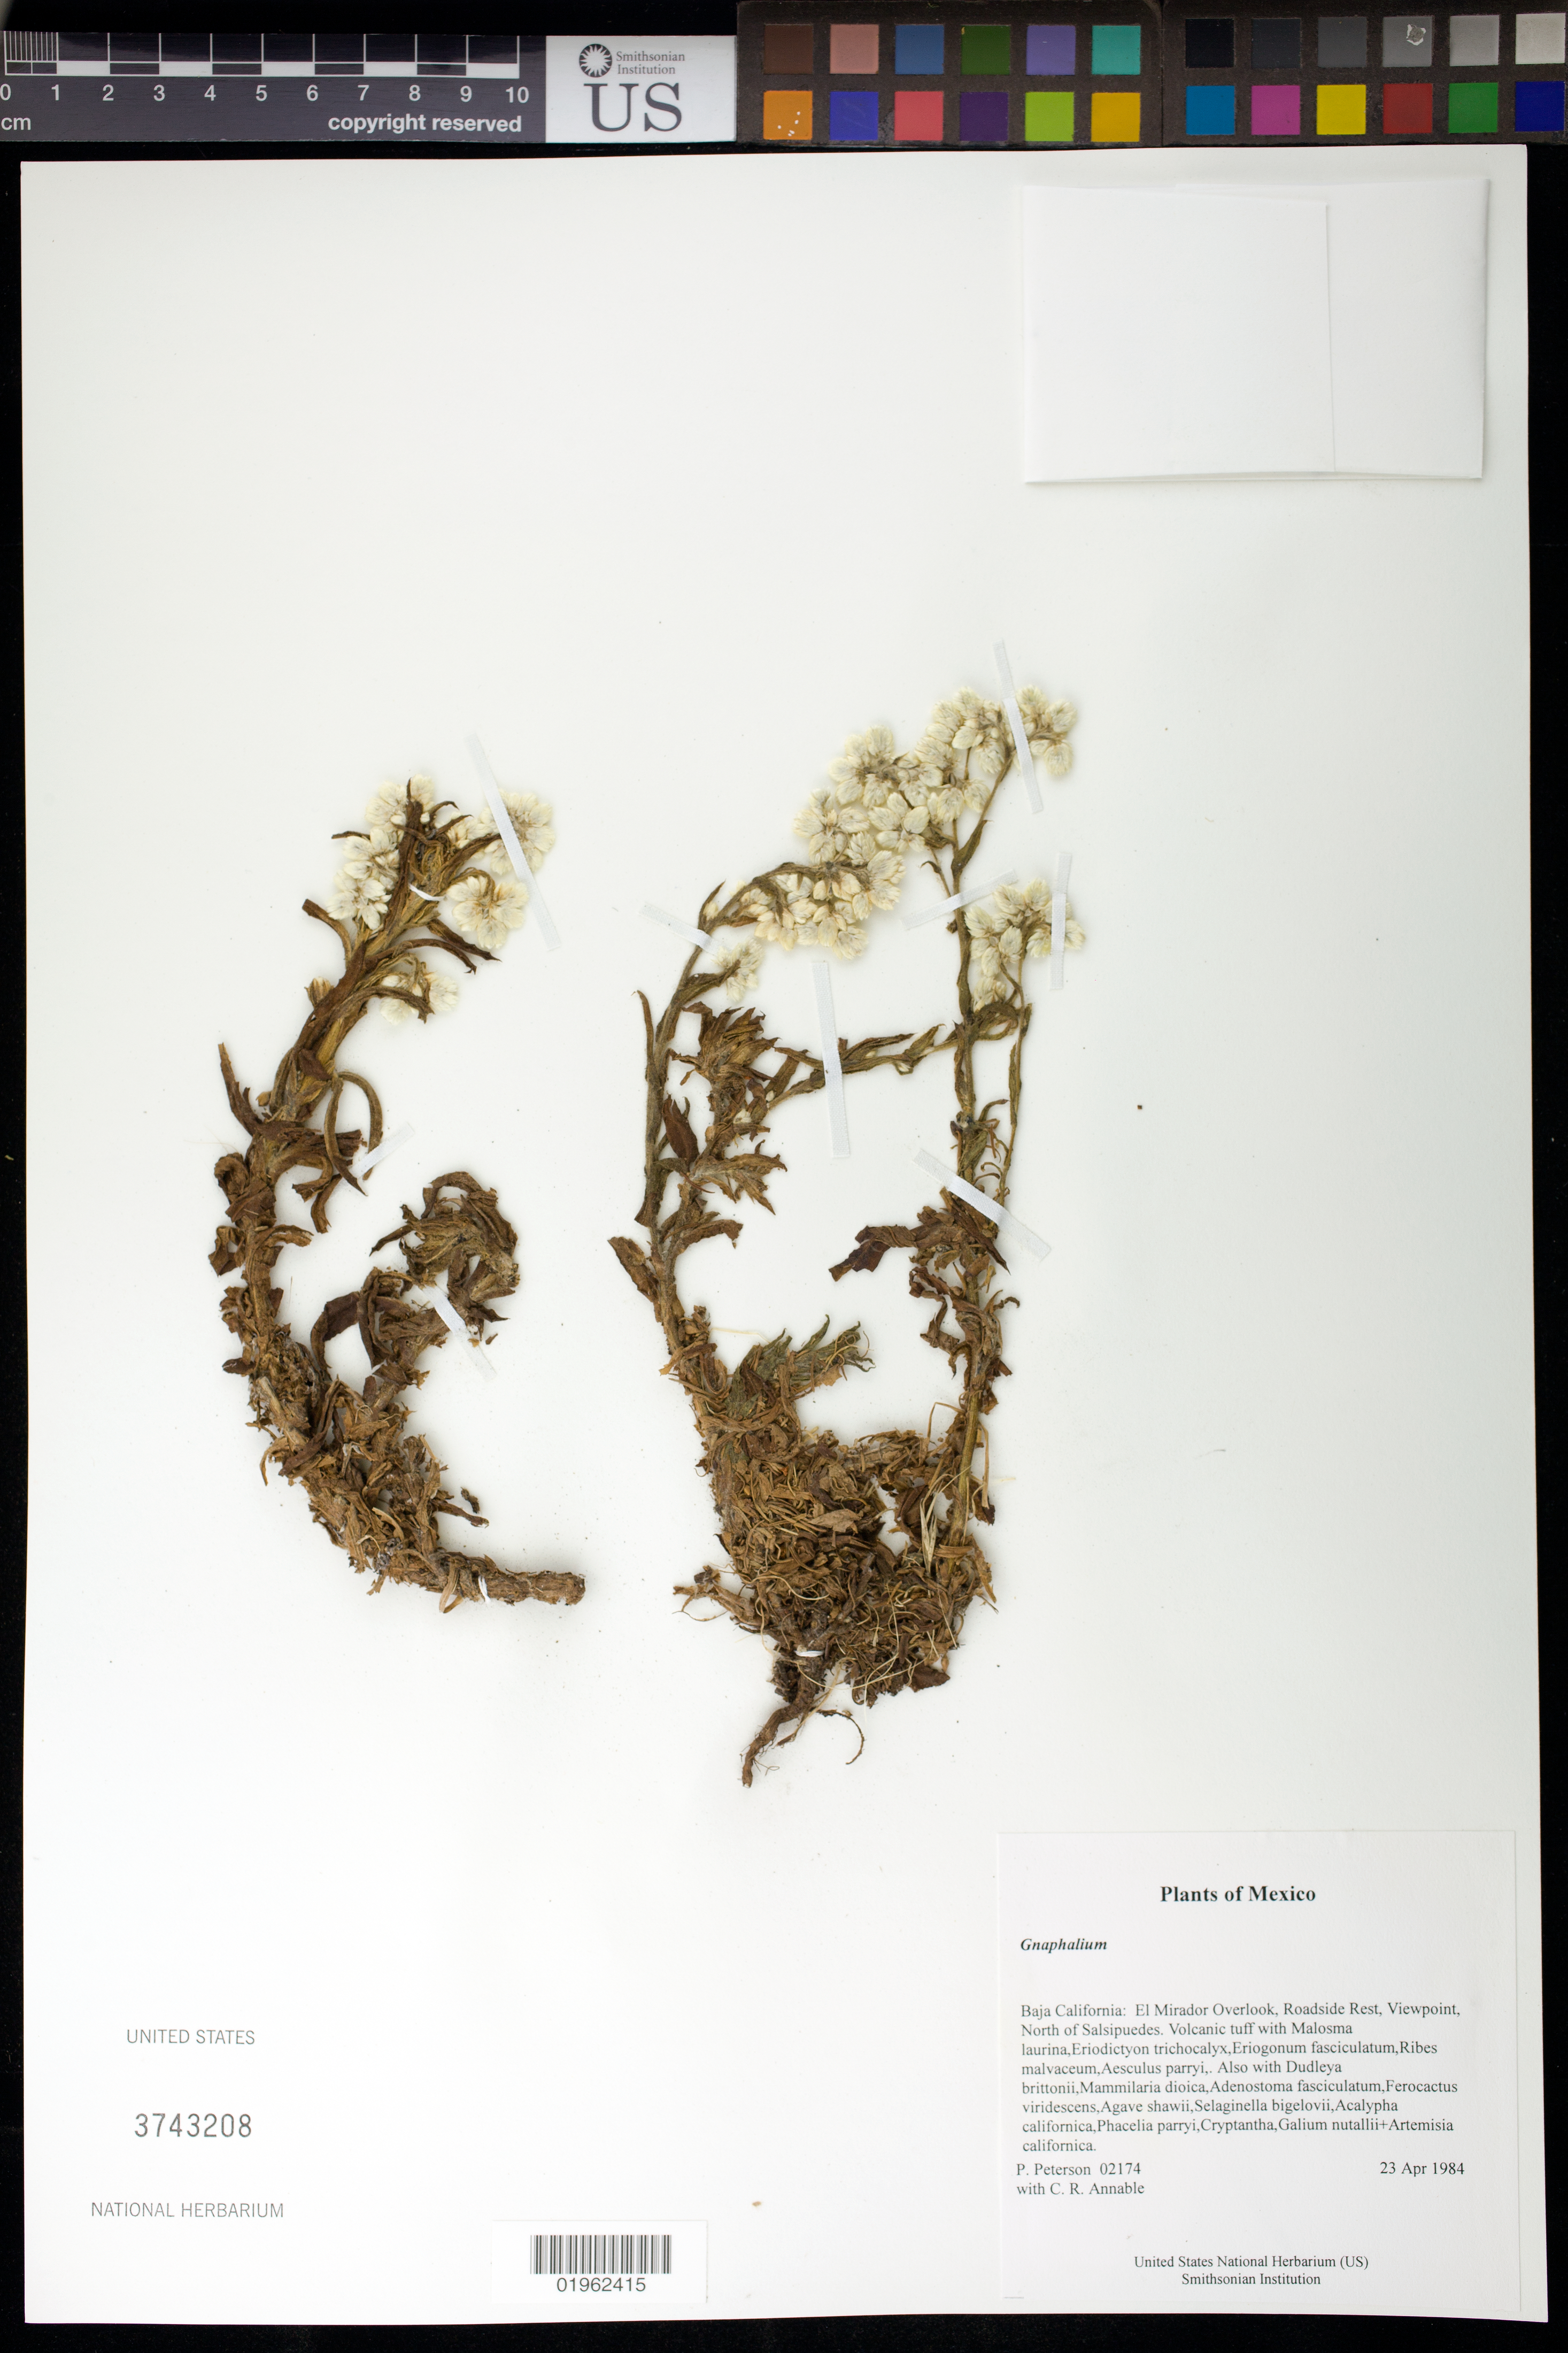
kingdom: Plantae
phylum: Tracheophyta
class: Magnoliopsida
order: Asterales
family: Asteraceae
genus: Gnaphalium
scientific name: Gnaphalium sp.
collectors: P. M. Peterson & C. R. Annable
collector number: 02174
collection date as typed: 23 Apr 1984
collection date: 1984-04-23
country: Mexico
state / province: Baja California Norte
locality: El Mirador Overlook, Roadside Rest, Viewpoint, North of Salsipuedes.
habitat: Volcanic tuff with Malosma laurina,Eriodictyon trichocalyx,Eriogonum fasciculatum,Ribes malvaceum,Aesculus parryi,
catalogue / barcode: US 3743208